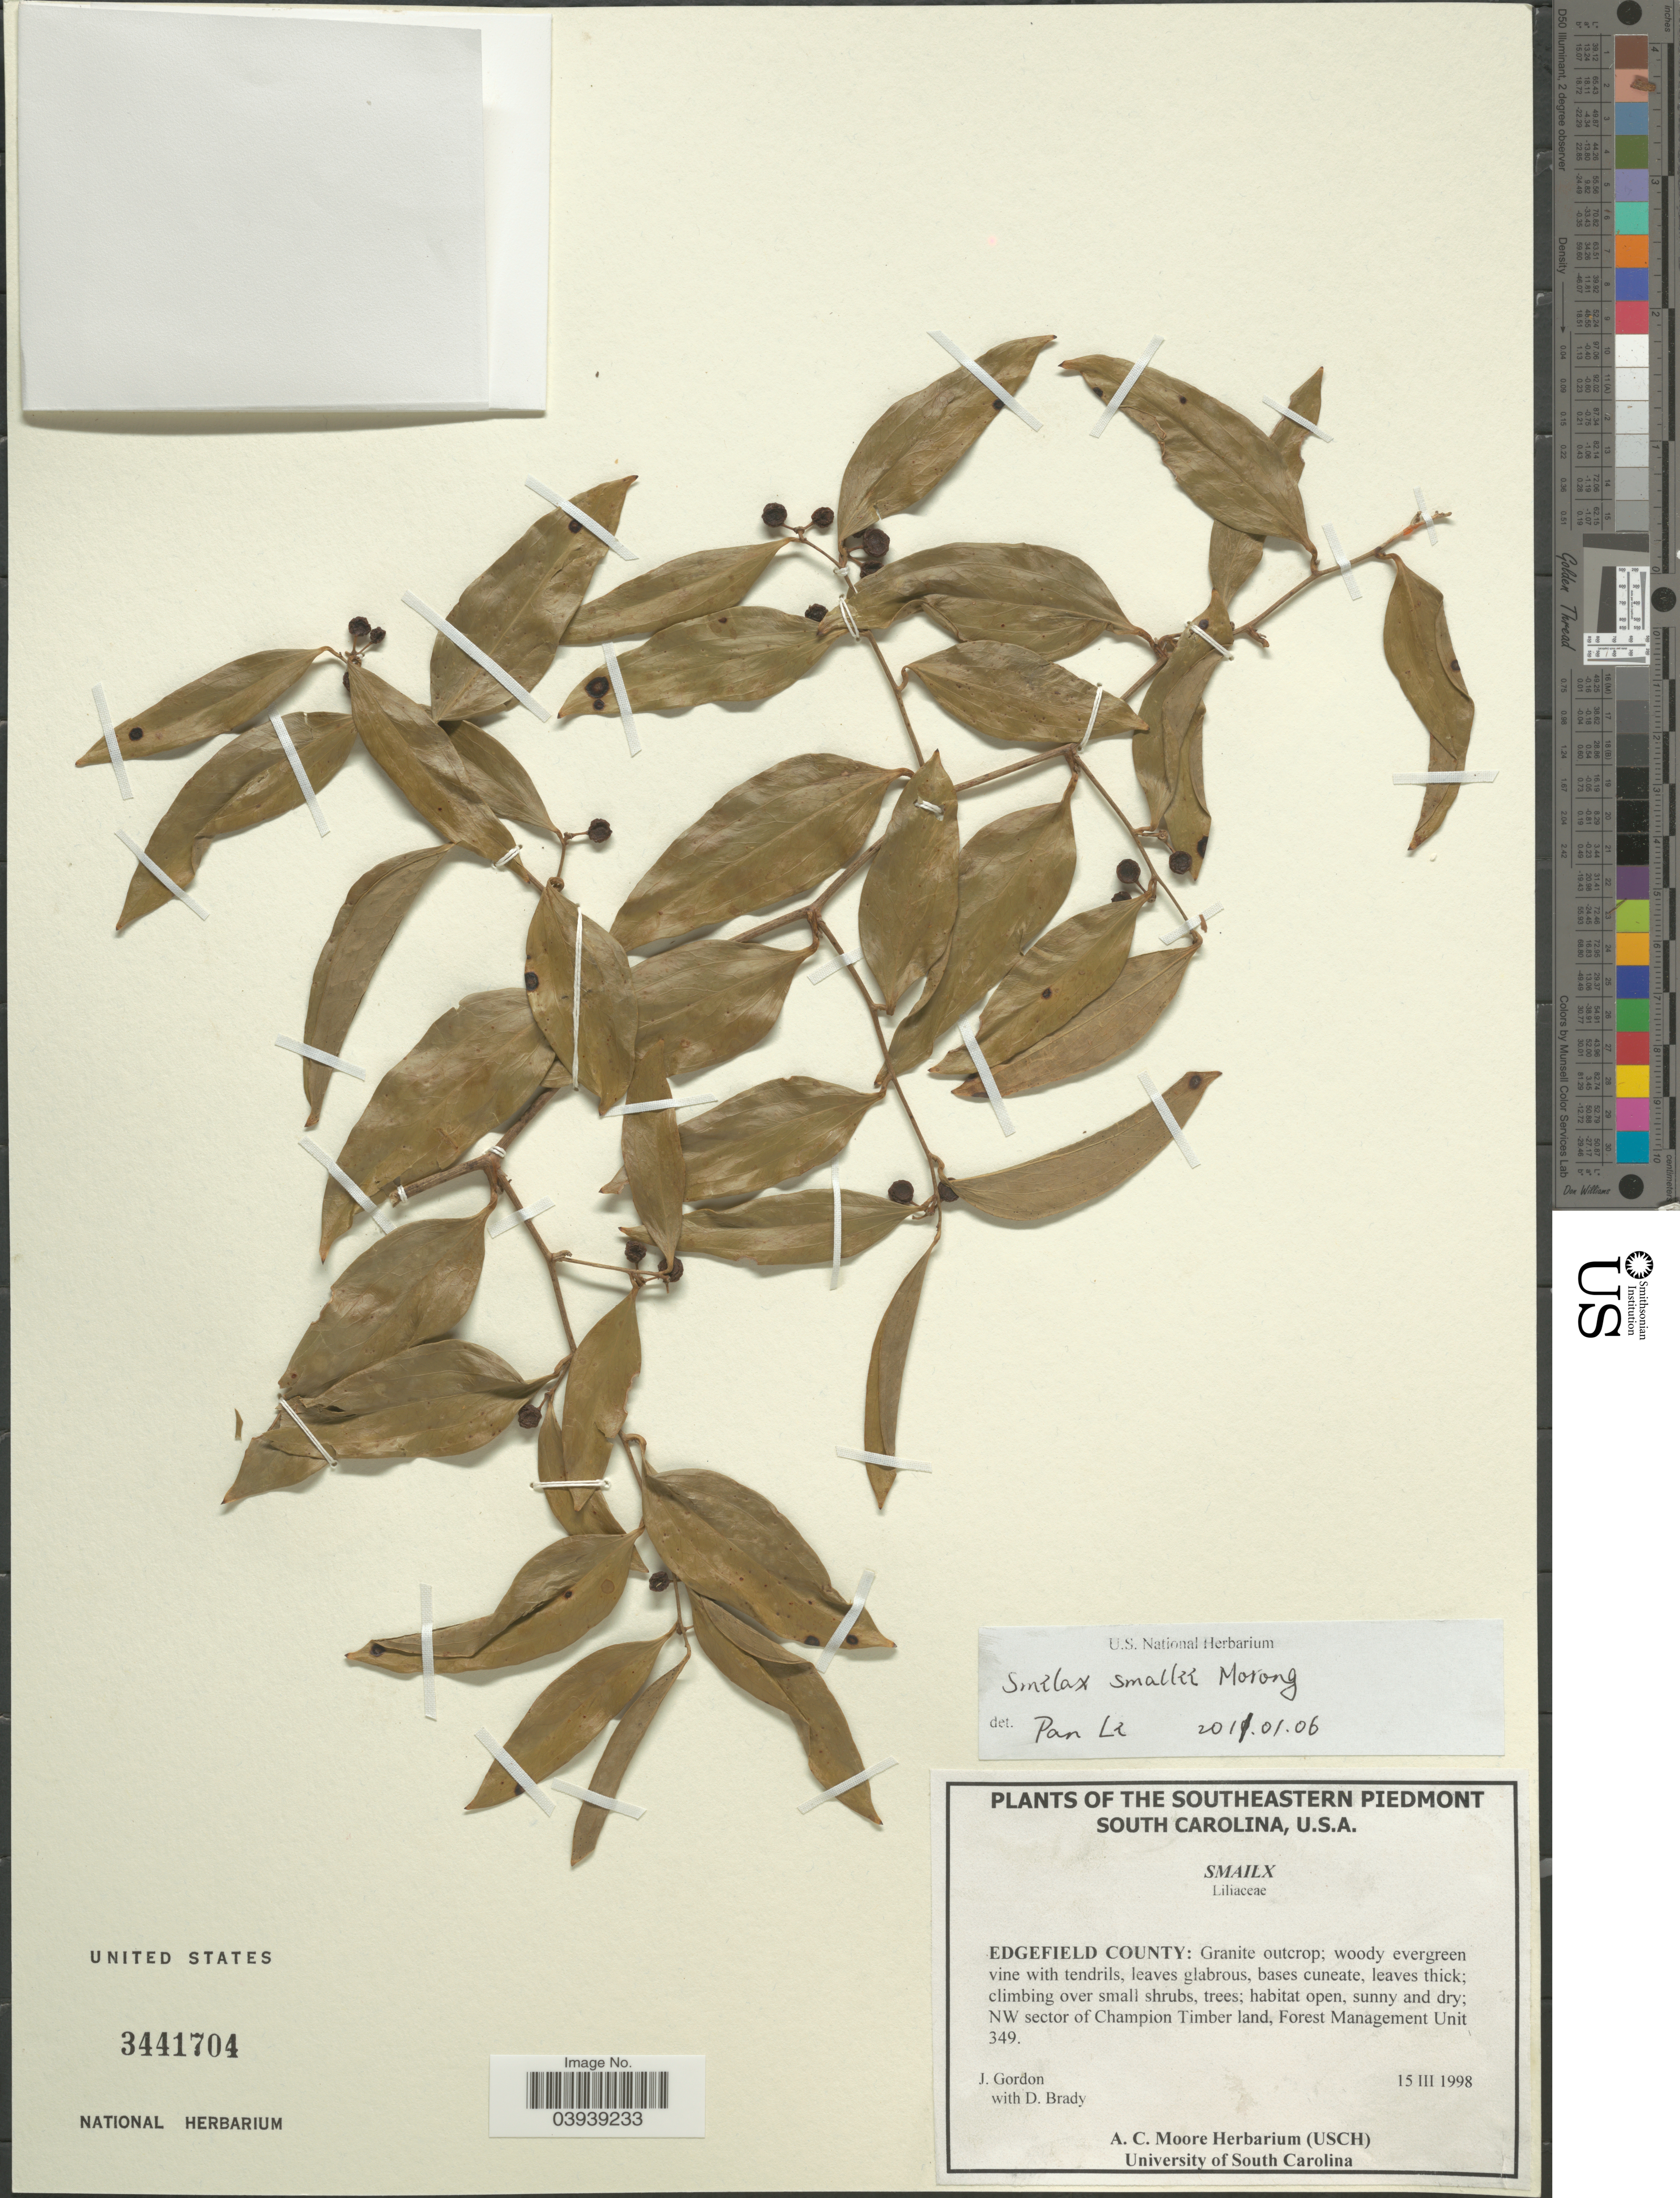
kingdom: Plantae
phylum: Tracheophyta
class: Liliopsida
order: Liliales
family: Smilacaceae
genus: Smilax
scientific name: Smilax smallii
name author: Morong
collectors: J. Gordon & D. Brady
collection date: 1998-03-15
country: United States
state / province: South Carolina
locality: Southeastern Piedmont. Edgefield County: NW sector of Champion Timber land, Forest Management Unit 349.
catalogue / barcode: US 3441704